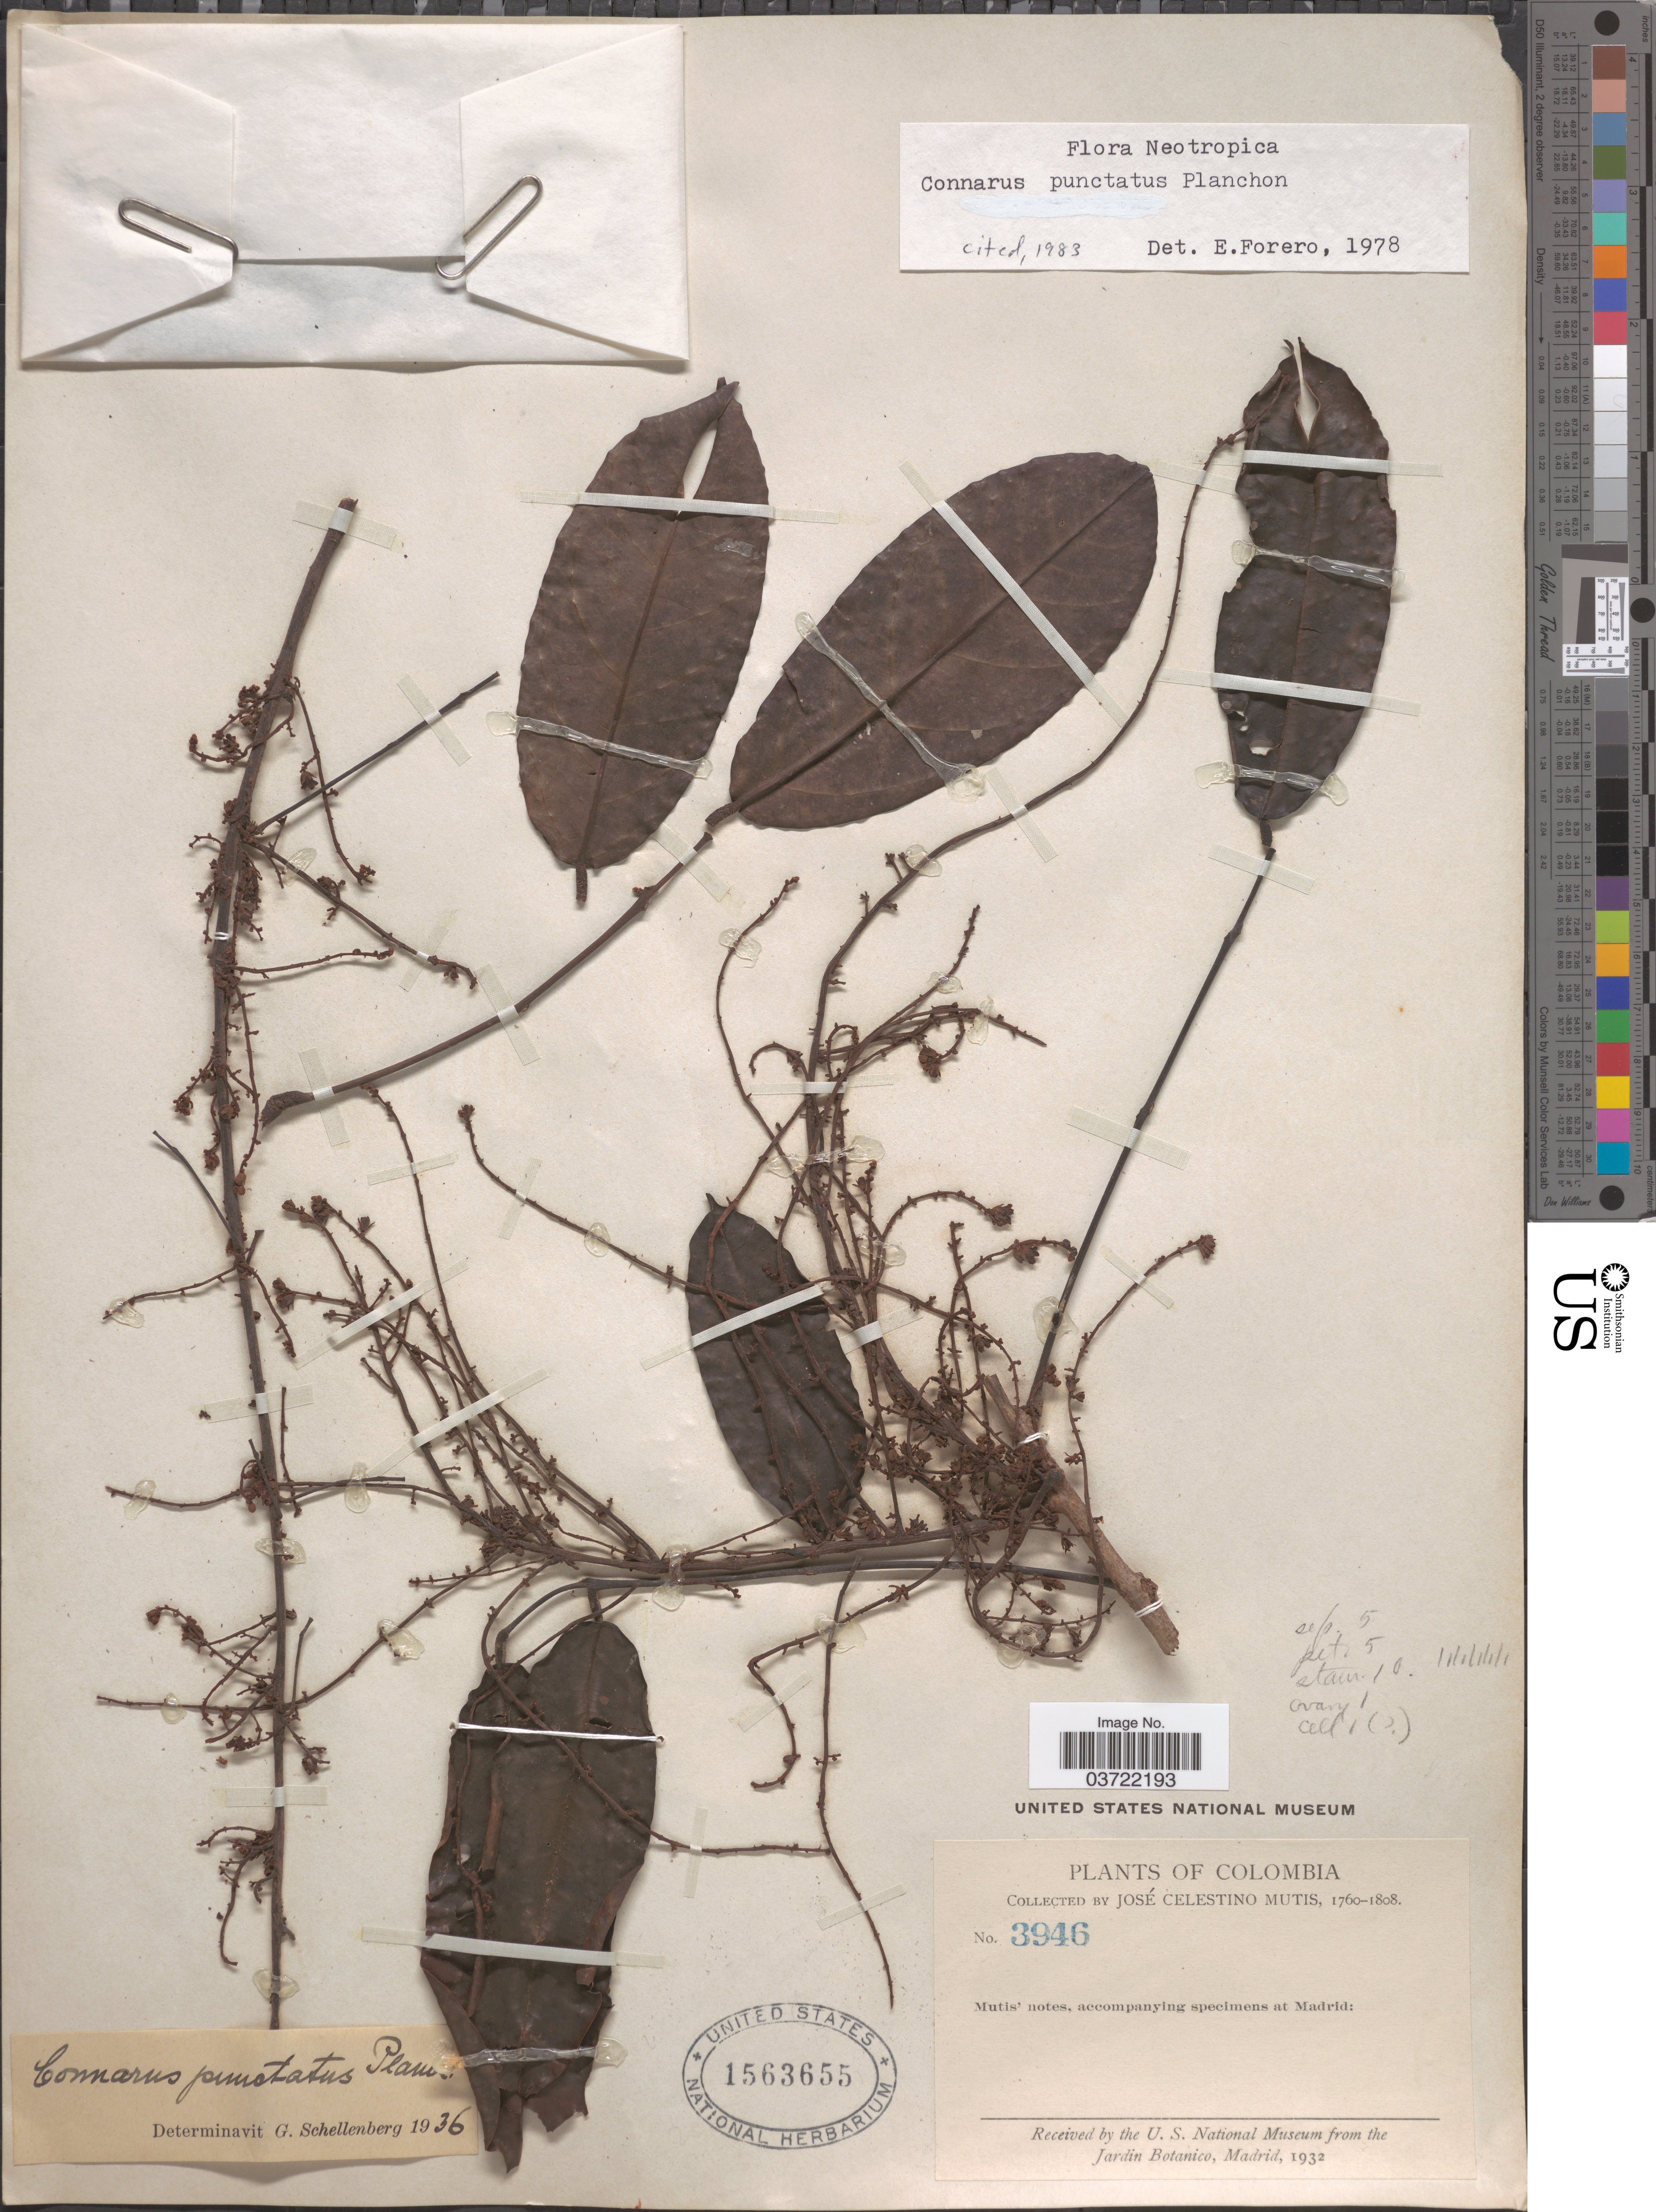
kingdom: Plantae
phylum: Tracheophyta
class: Magnoliopsida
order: Oxalidales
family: Connaraceae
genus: Connarus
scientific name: Connarus punctatus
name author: Planch.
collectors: J. C. B. Mutis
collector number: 3946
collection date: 1760/1808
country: Colombia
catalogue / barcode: US 1563655